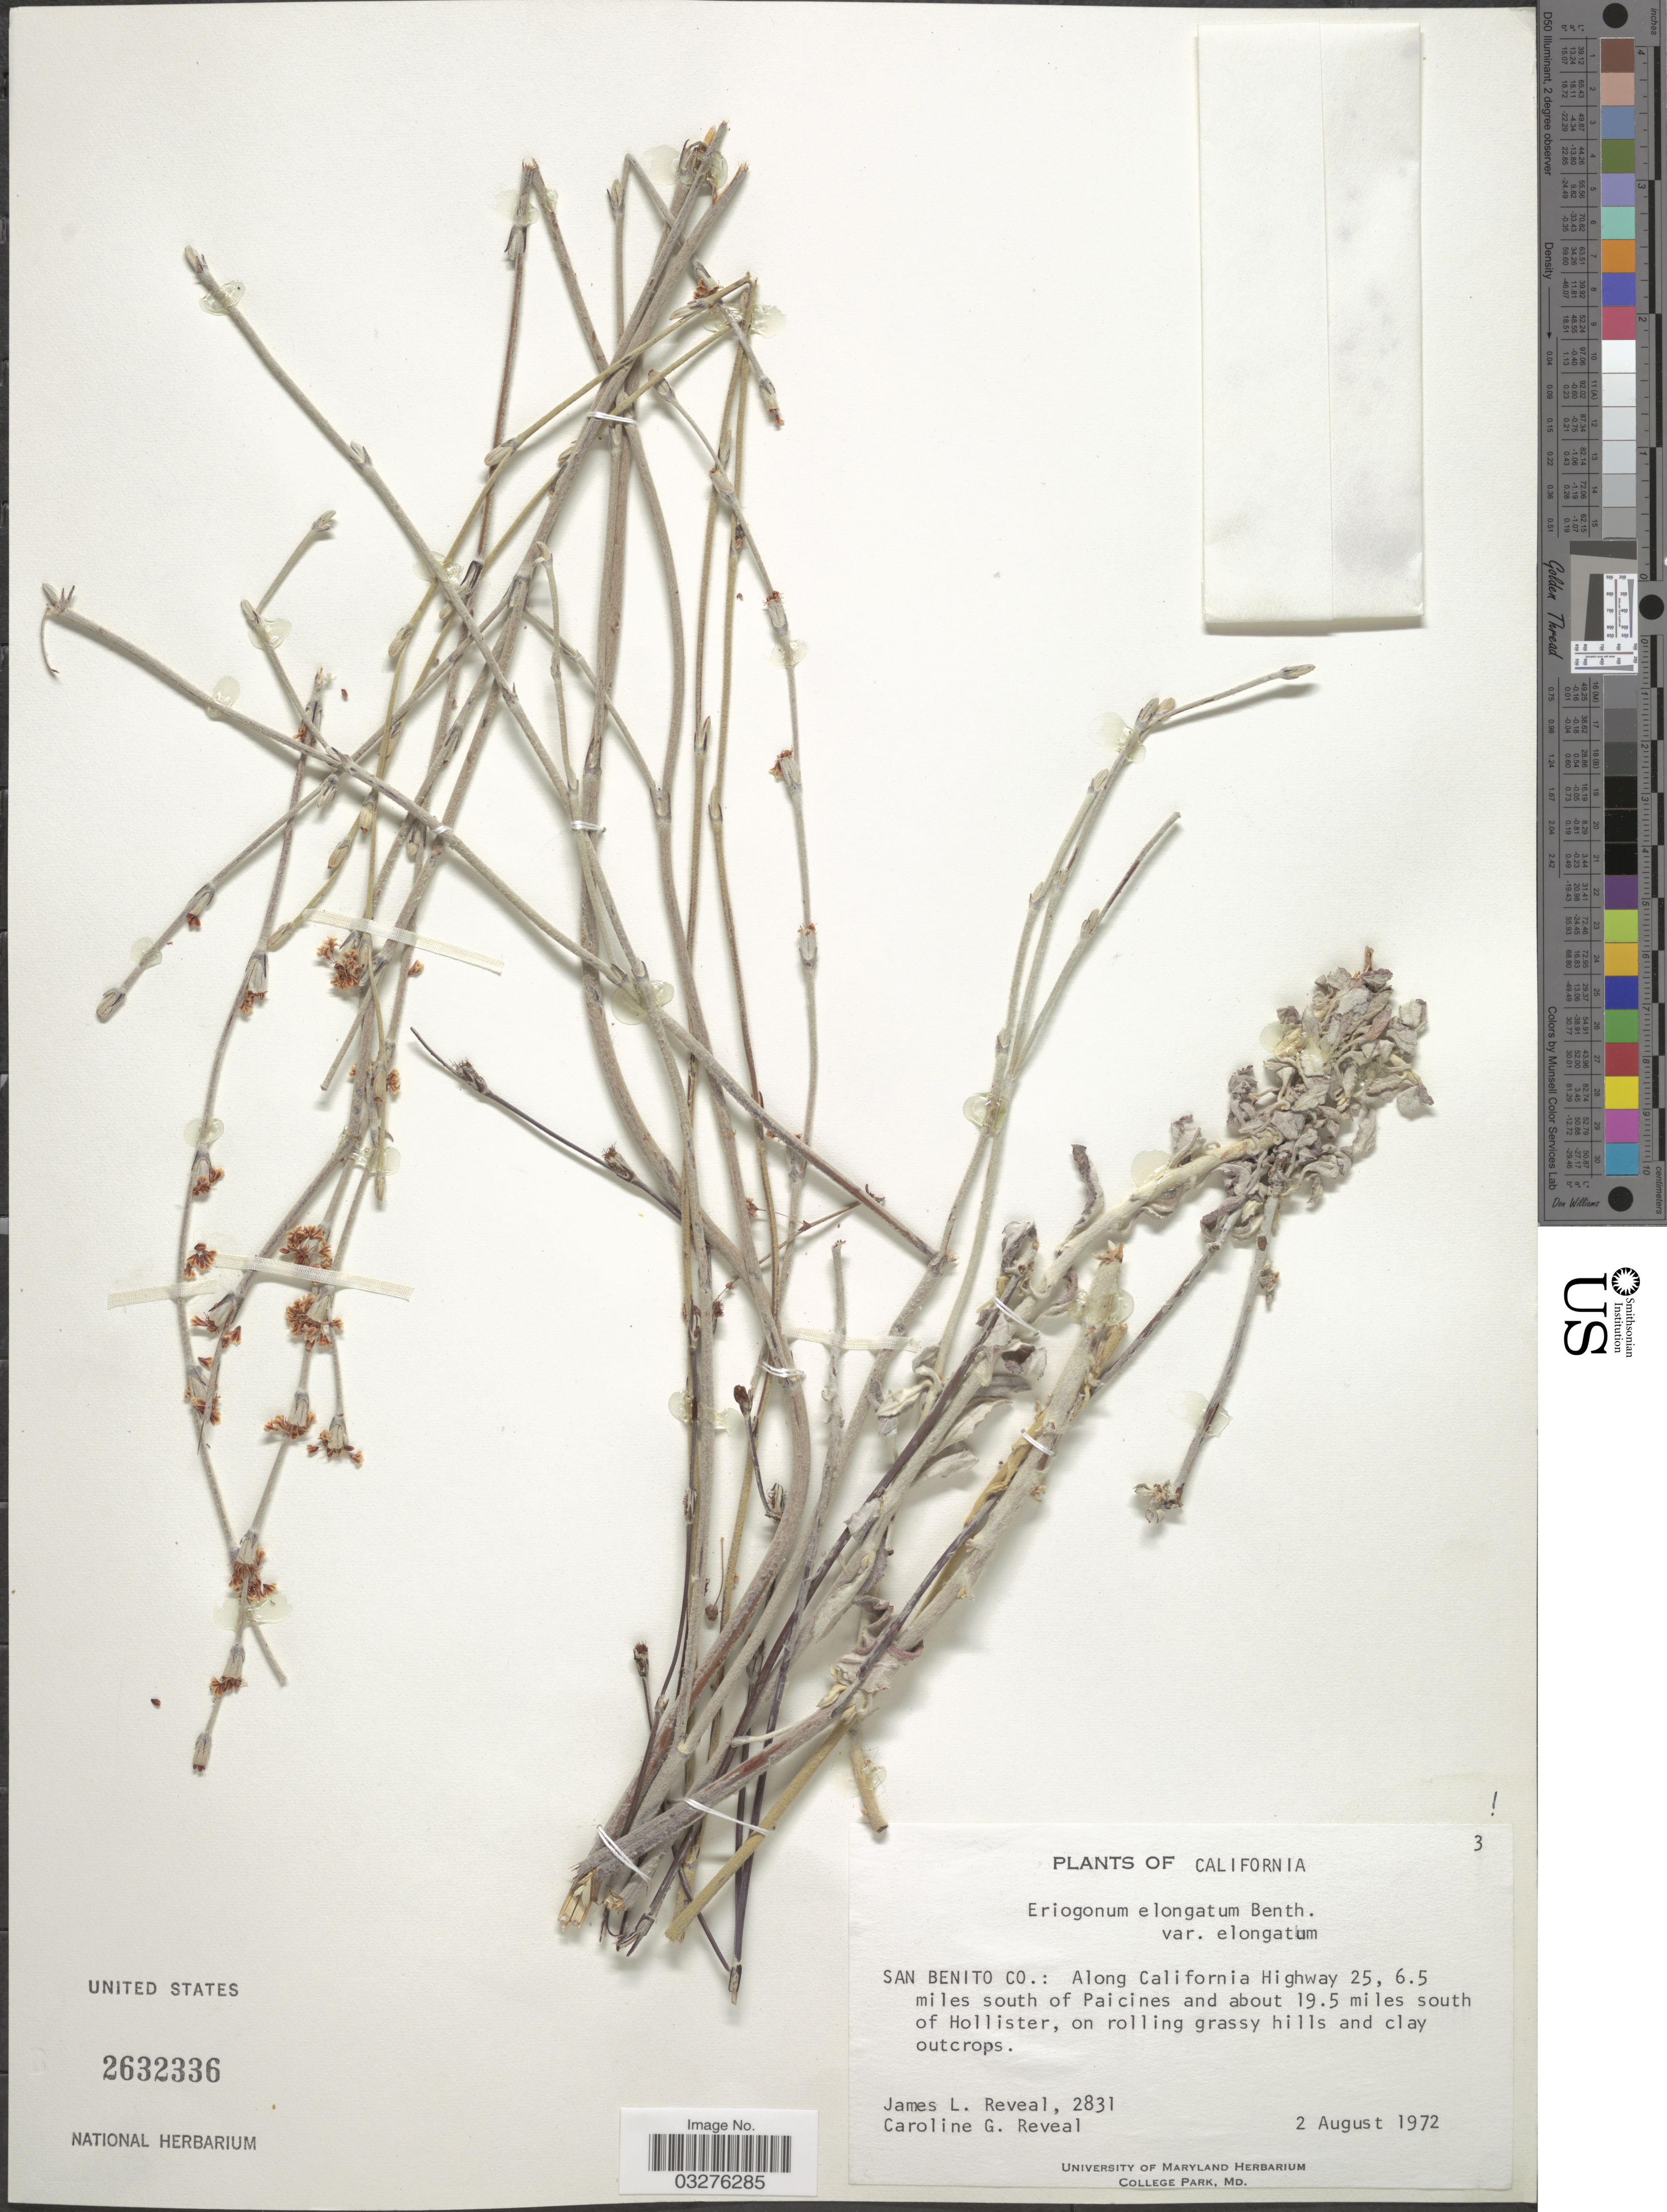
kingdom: Plantae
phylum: Tracheophyta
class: Magnoliopsida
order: Caryophyllales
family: Polygonaceae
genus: Eriogonum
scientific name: Eriogonum elongatum var. elongatum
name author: Benth.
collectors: J. L. Reveal & C. G. Reveal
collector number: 2831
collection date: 1972-08-02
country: United States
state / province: California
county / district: San Benito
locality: San Benito Co.: Along California Highway 25, 6.5 miles south of Paicines and about 19.5 miles south of Hollister.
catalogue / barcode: US 2632336